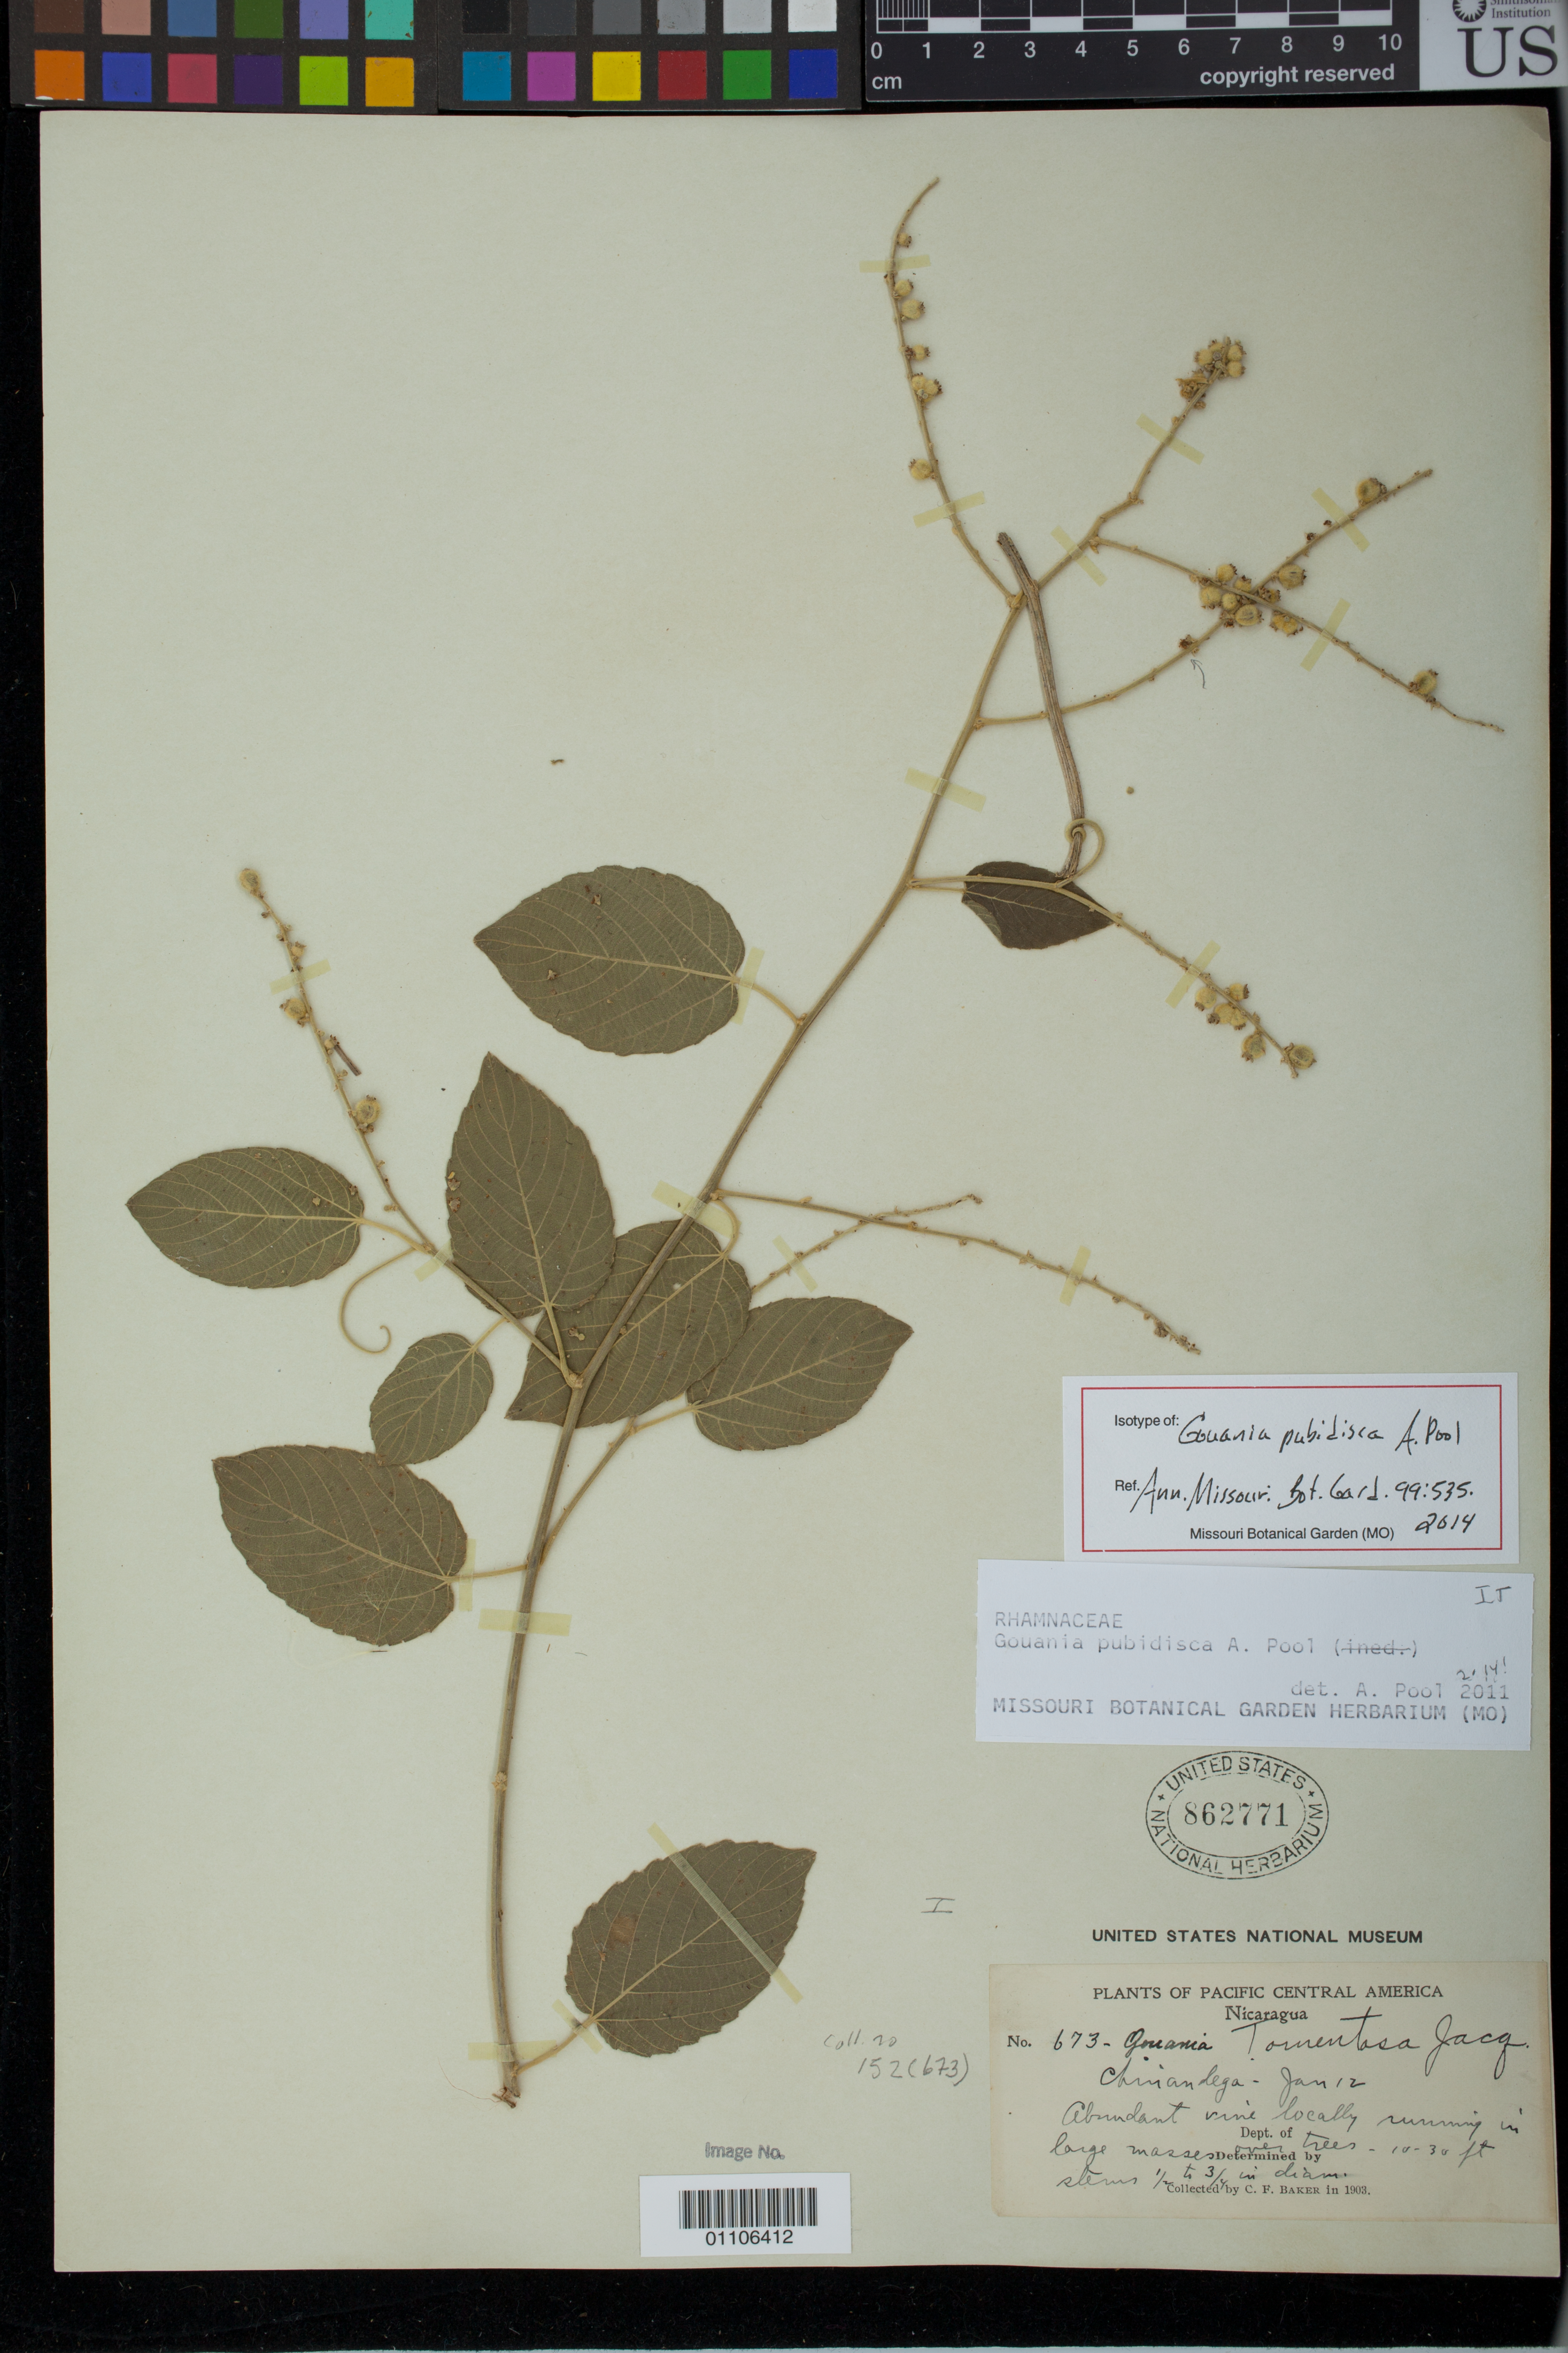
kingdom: Plantae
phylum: Tracheophyta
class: Magnoliopsida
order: Rosales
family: Rhamnaceae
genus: Gouania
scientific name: Gouania pubidisca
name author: A. Pool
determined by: Pool, A., (MO), Missouri Botanical Garden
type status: Isotype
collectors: C. F. Baker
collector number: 673 (152)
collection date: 1903-01-12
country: Nicaragua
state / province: Chinandega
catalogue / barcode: US 862771